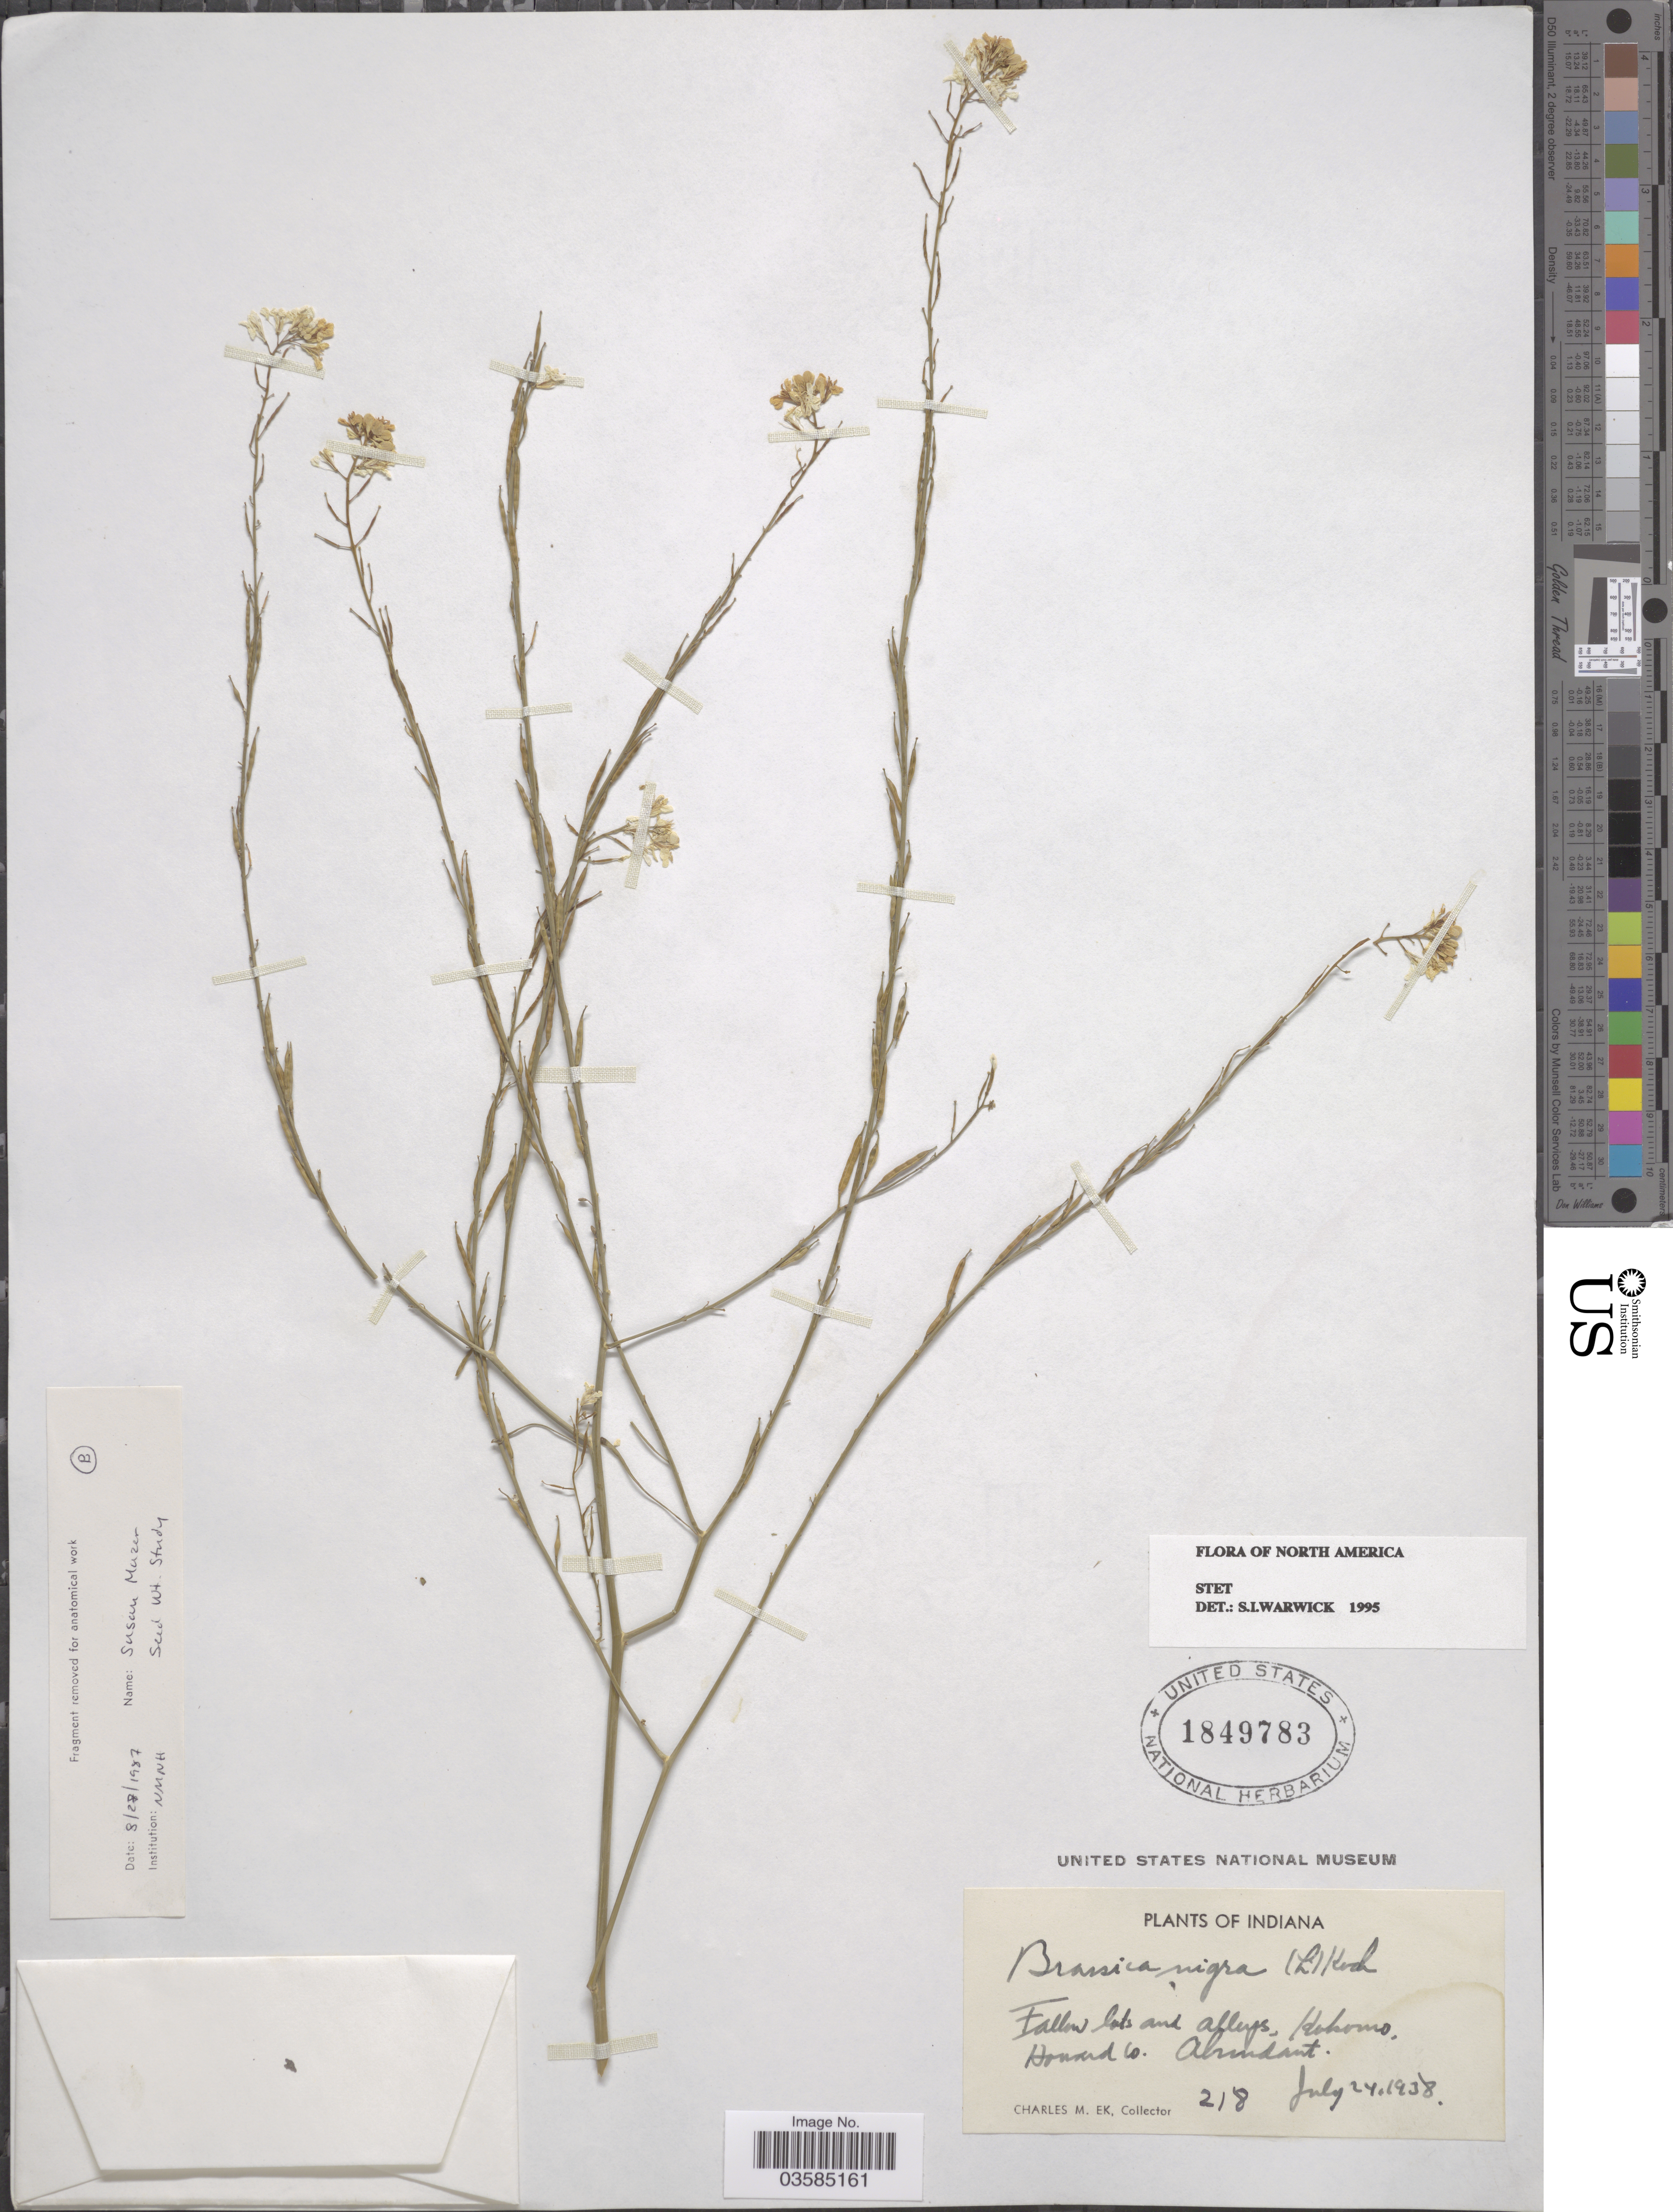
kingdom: Plantae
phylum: Tracheophyta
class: Magnoliopsida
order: Brassicales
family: Brassicaceae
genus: Brassica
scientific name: Brassica nigra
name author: (L.) W.D.J. Koch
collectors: C. Ek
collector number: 218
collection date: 1938-07-24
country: United States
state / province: Indiana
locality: Fallon lots and alleys, Kokomo, Howard Co.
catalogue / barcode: US 1849783